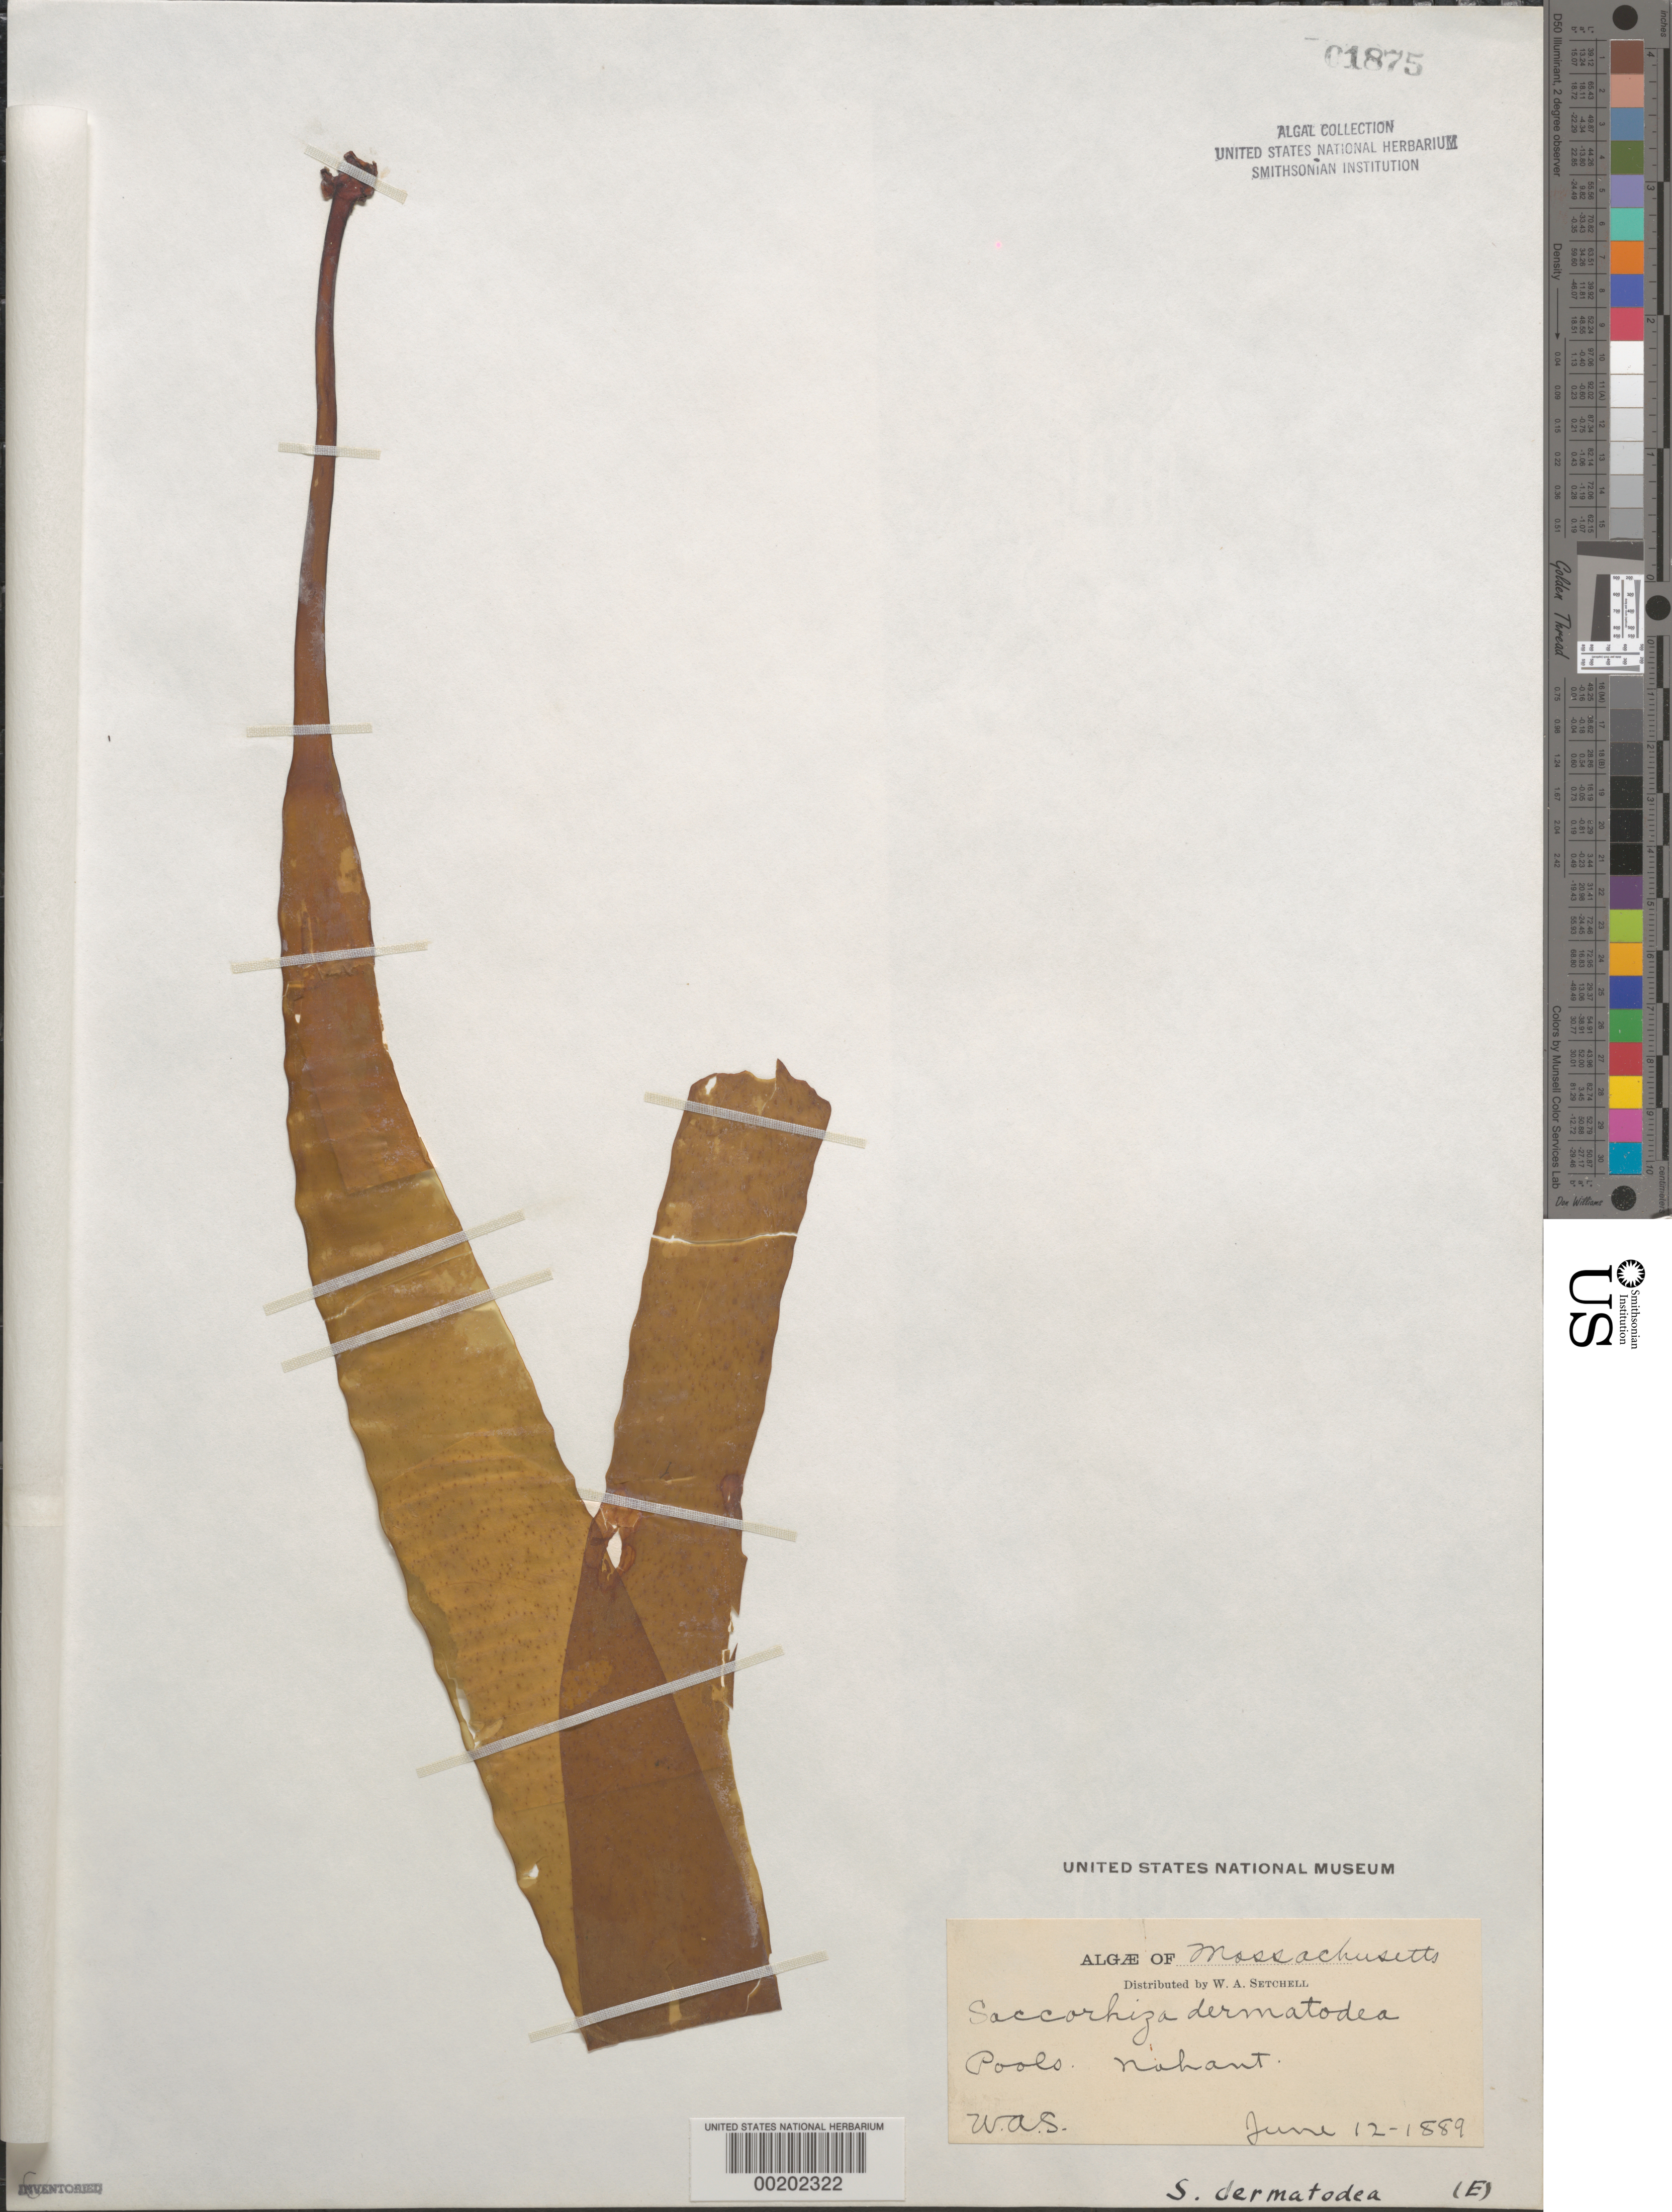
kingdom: Chromista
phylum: Foraminifera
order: Astrorhizida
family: Hyperamminidae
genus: Saccorhiza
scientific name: Saccorhiza dermatodea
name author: (Bach. Pyl.) J. Agardh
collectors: W. Setchell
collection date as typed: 12 Jun 1889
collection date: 1889-06-12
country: United States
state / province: Massachusetts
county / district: Essex County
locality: Nahant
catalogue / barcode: US 1875